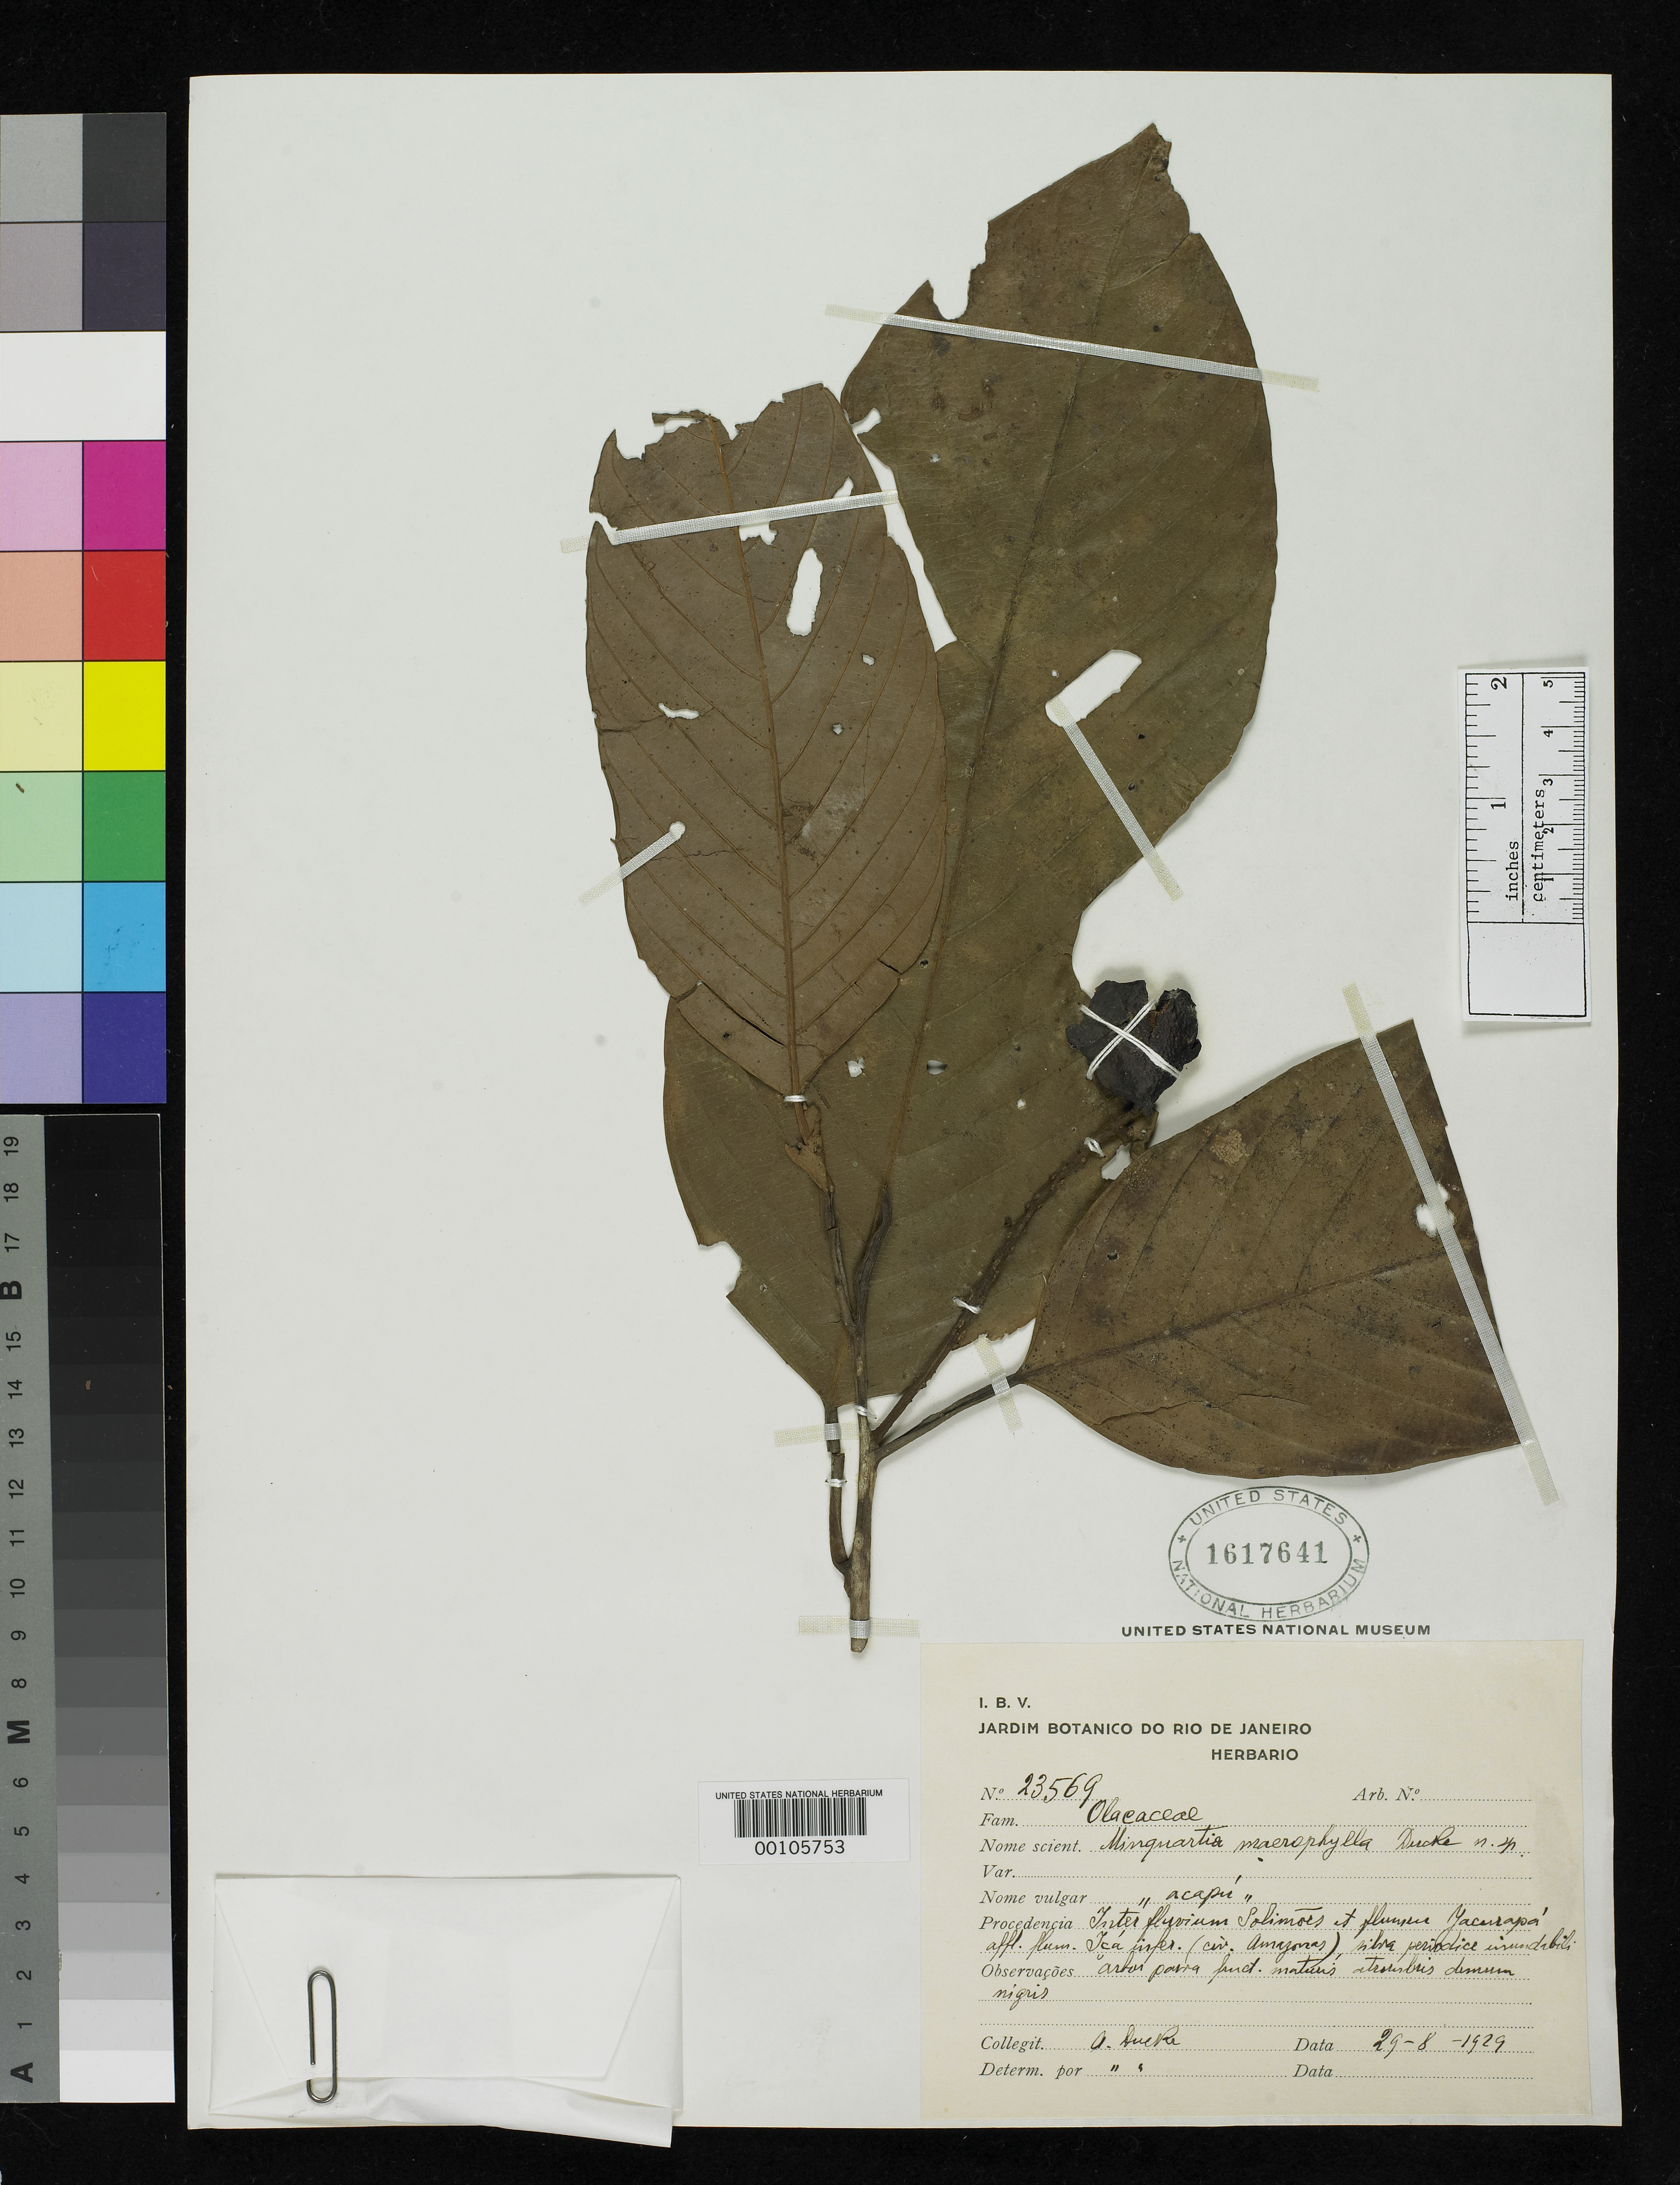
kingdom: Plantae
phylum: Tracheophyta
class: Magnoliopsida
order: Santalales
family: Coulaceae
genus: Minquartia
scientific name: Minquartia macrophylla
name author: Ducke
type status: Isotype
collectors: A. Ducke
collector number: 23569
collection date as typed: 29 Aug 1929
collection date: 1929-08-29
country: Brazil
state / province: Amazonas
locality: Between Rio Solimoes and Rio Yacurapa.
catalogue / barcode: US 1617641